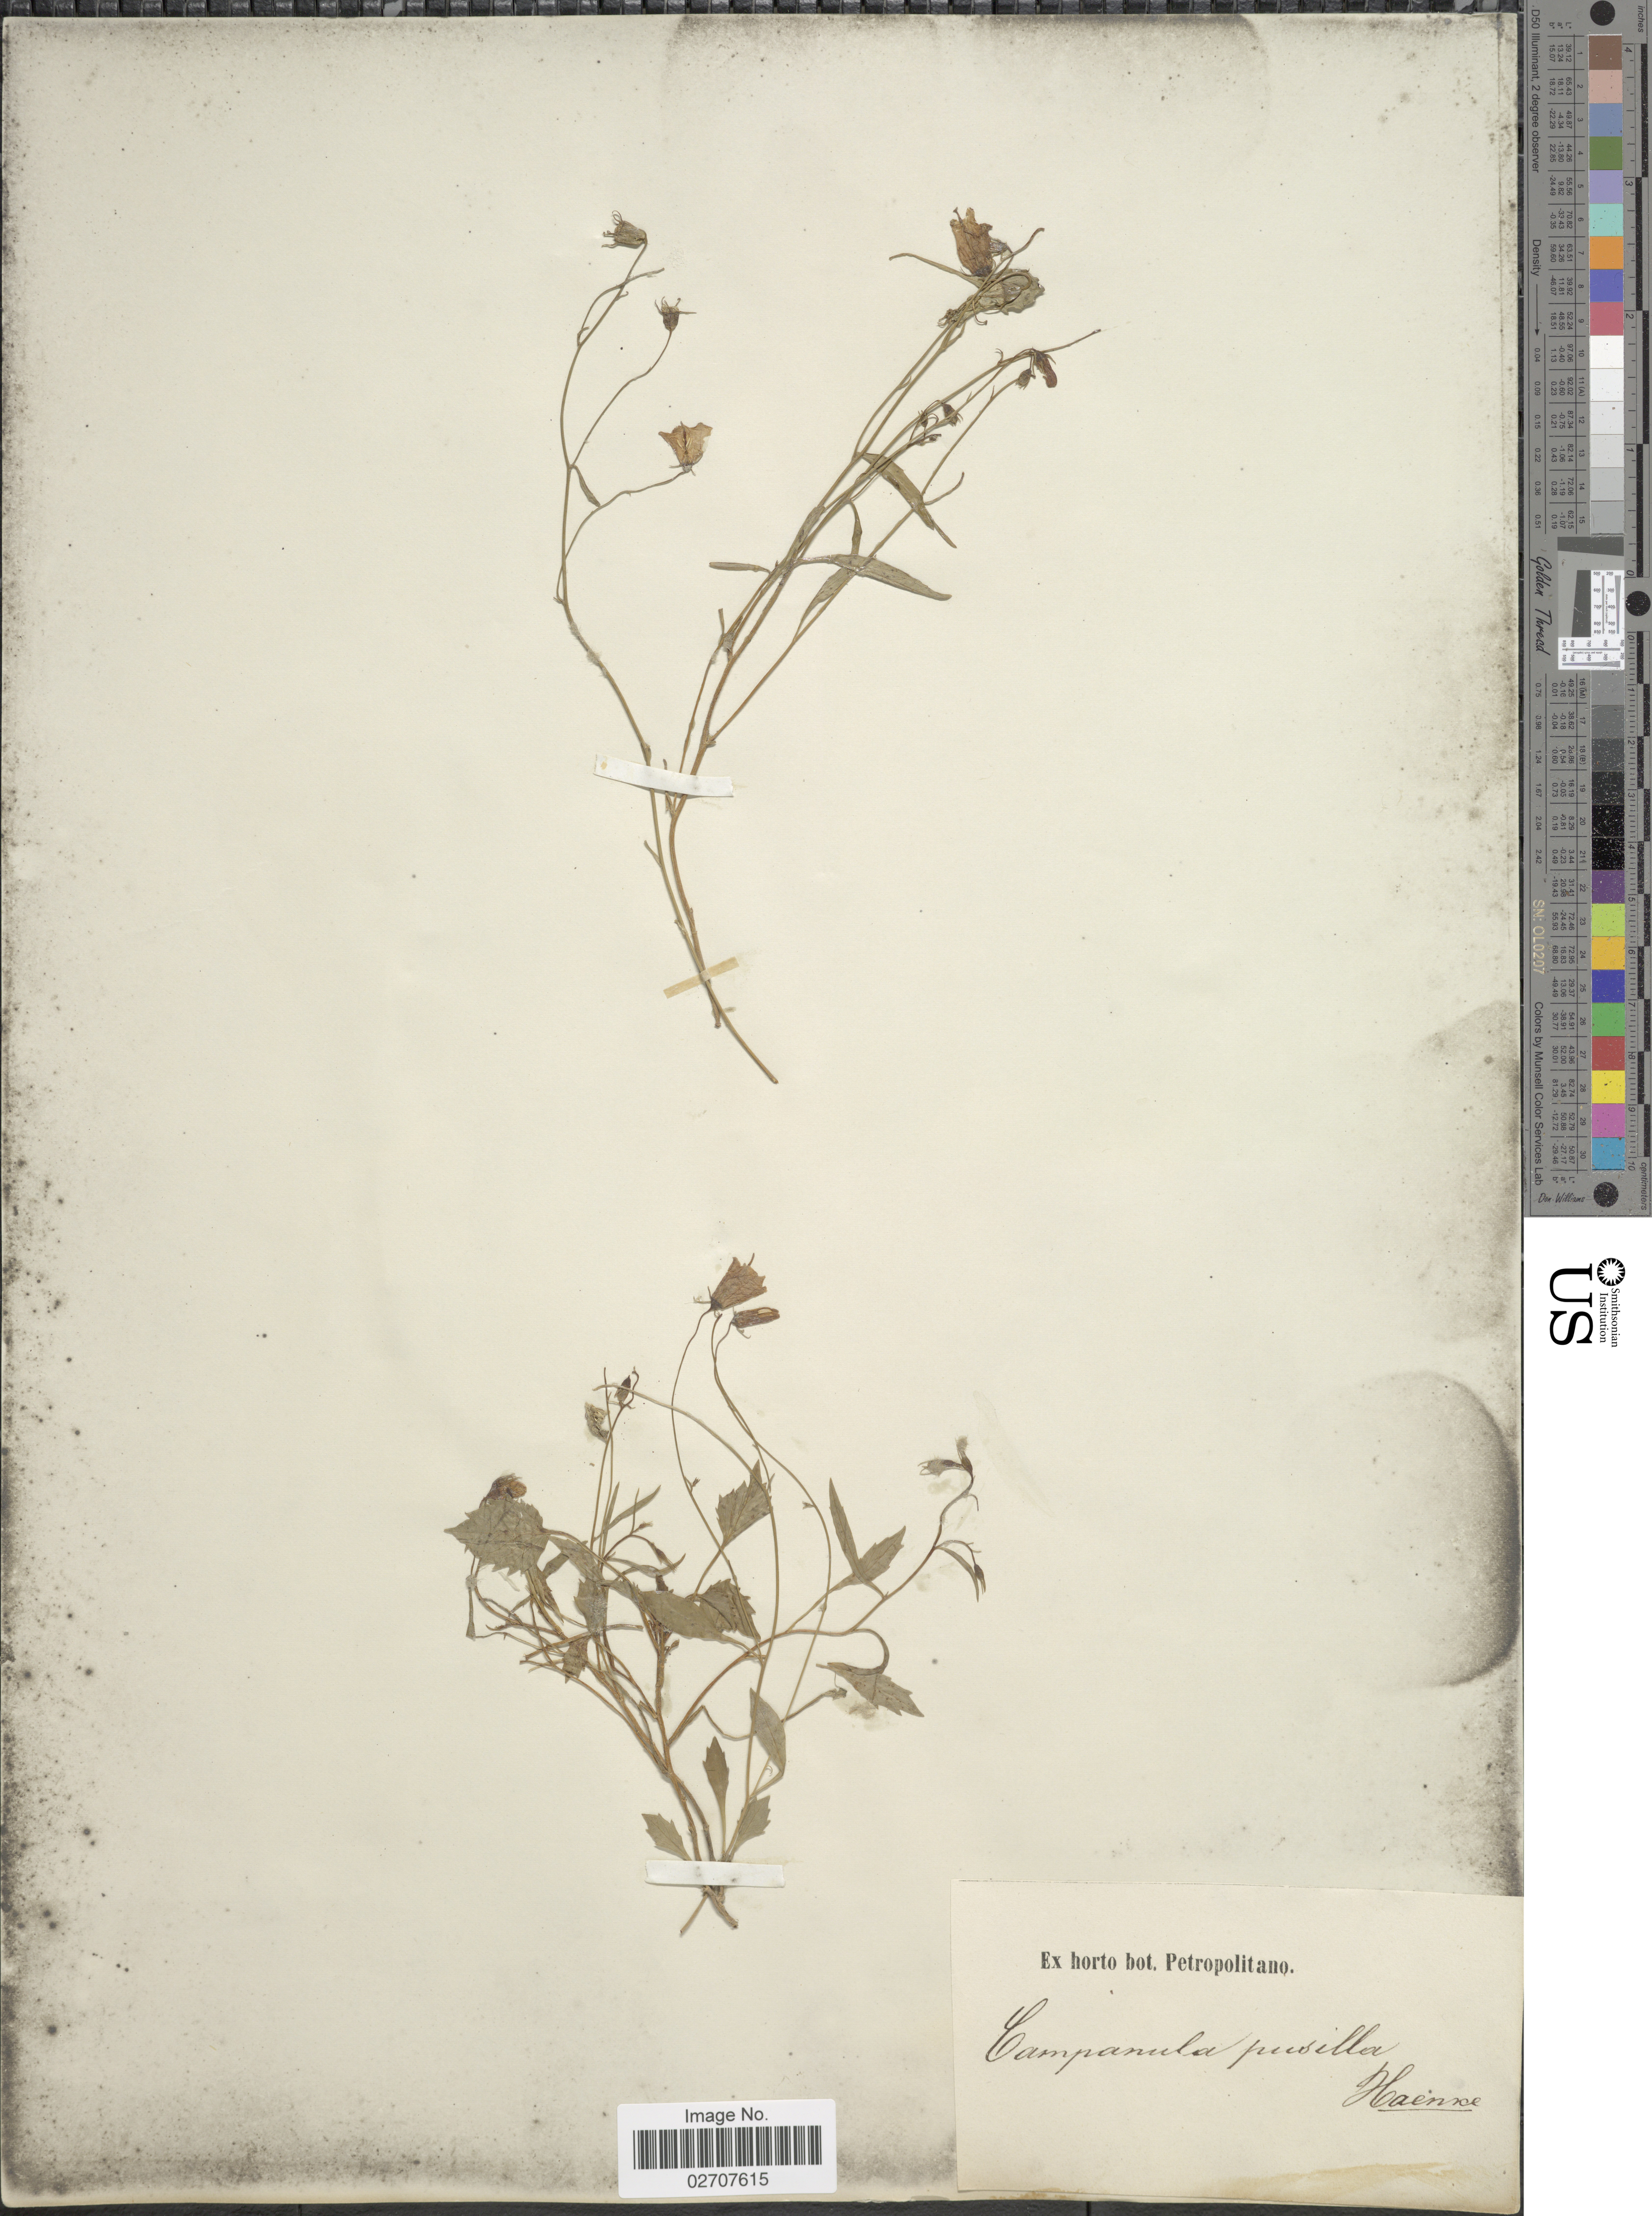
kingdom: Plantae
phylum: Tracheophyta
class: Magnoliopsida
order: Asterales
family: Campanulaceae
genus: Campanula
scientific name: Campanula cochleariifolia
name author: Lam.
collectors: ex Horto Bot. Petropolitano